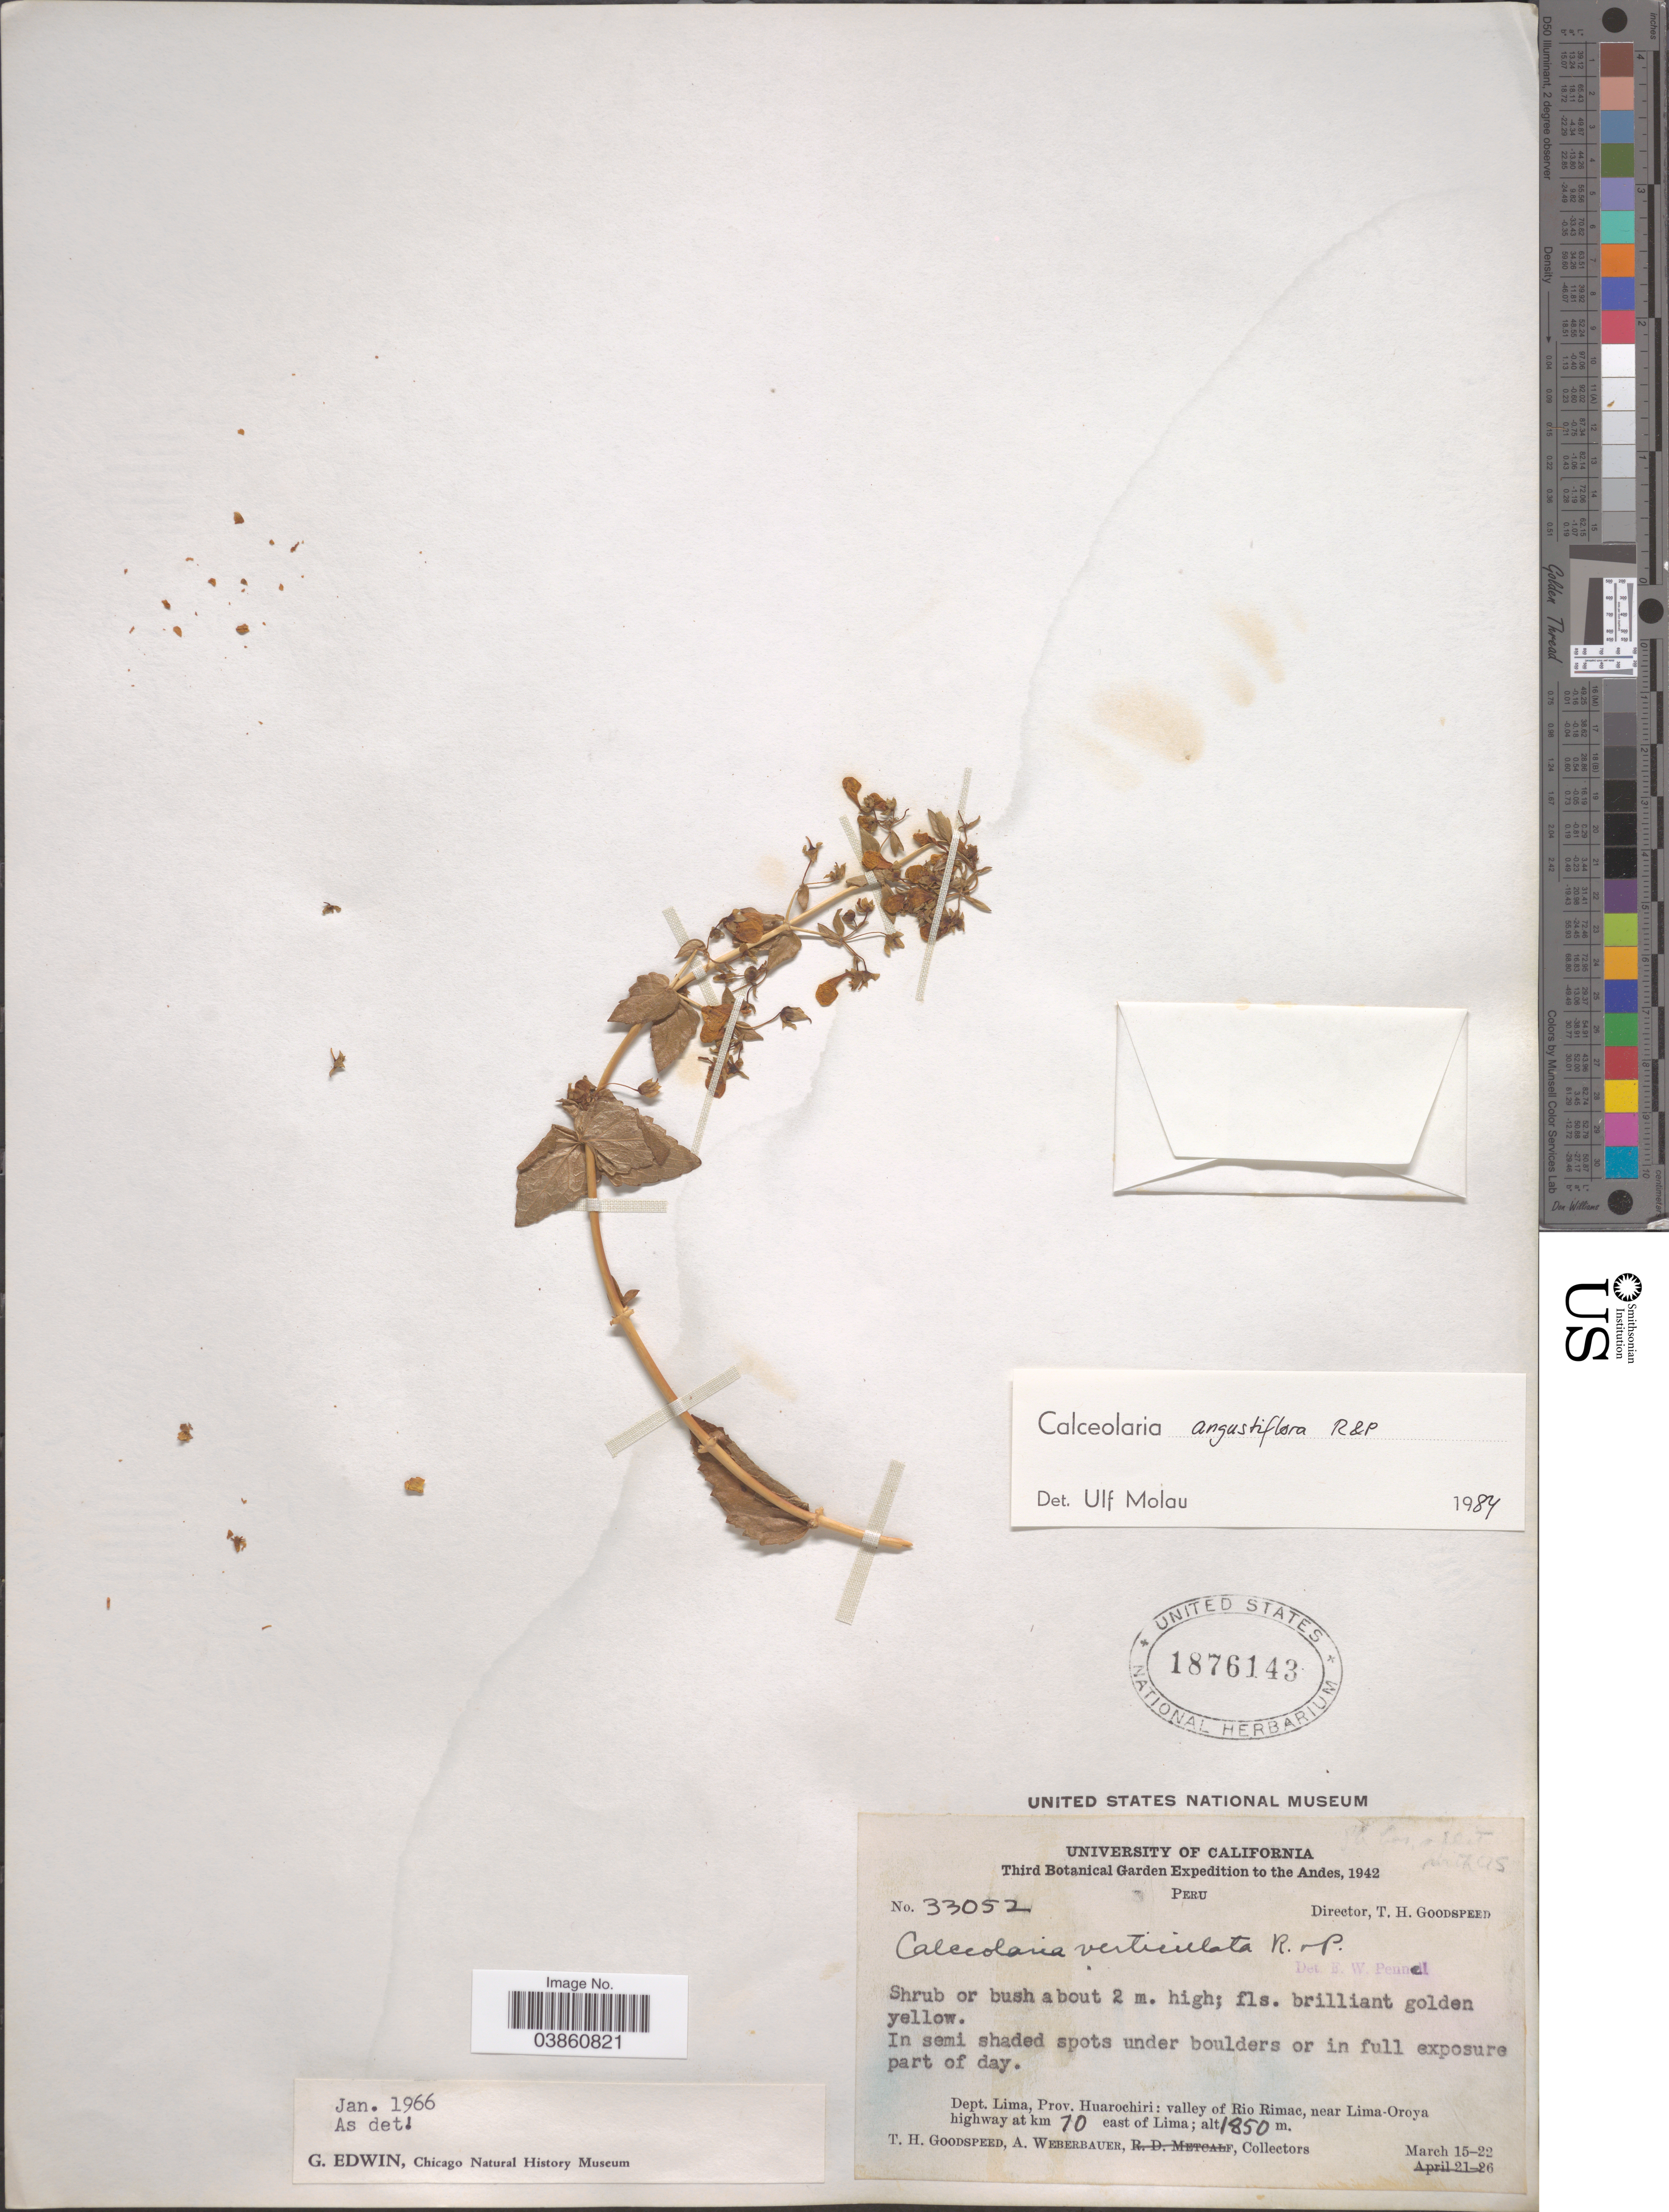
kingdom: Plantae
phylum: Tracheophyta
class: Magnoliopsida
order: Lamiales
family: Calceolariaceae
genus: Calceolaria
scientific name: Calceolaria angustiflora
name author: Ruiz & Pav.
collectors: T. Goodspeed & A. Weberbauer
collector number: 33052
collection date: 1942-03-15/1942-03-22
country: Peru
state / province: Lima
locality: The Andes. Dept. Lima, Prov. Huarochiri: valley of Rio Rimac, near Lima-Oroya highway at km 70 east of Lima.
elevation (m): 1850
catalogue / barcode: US 1876143